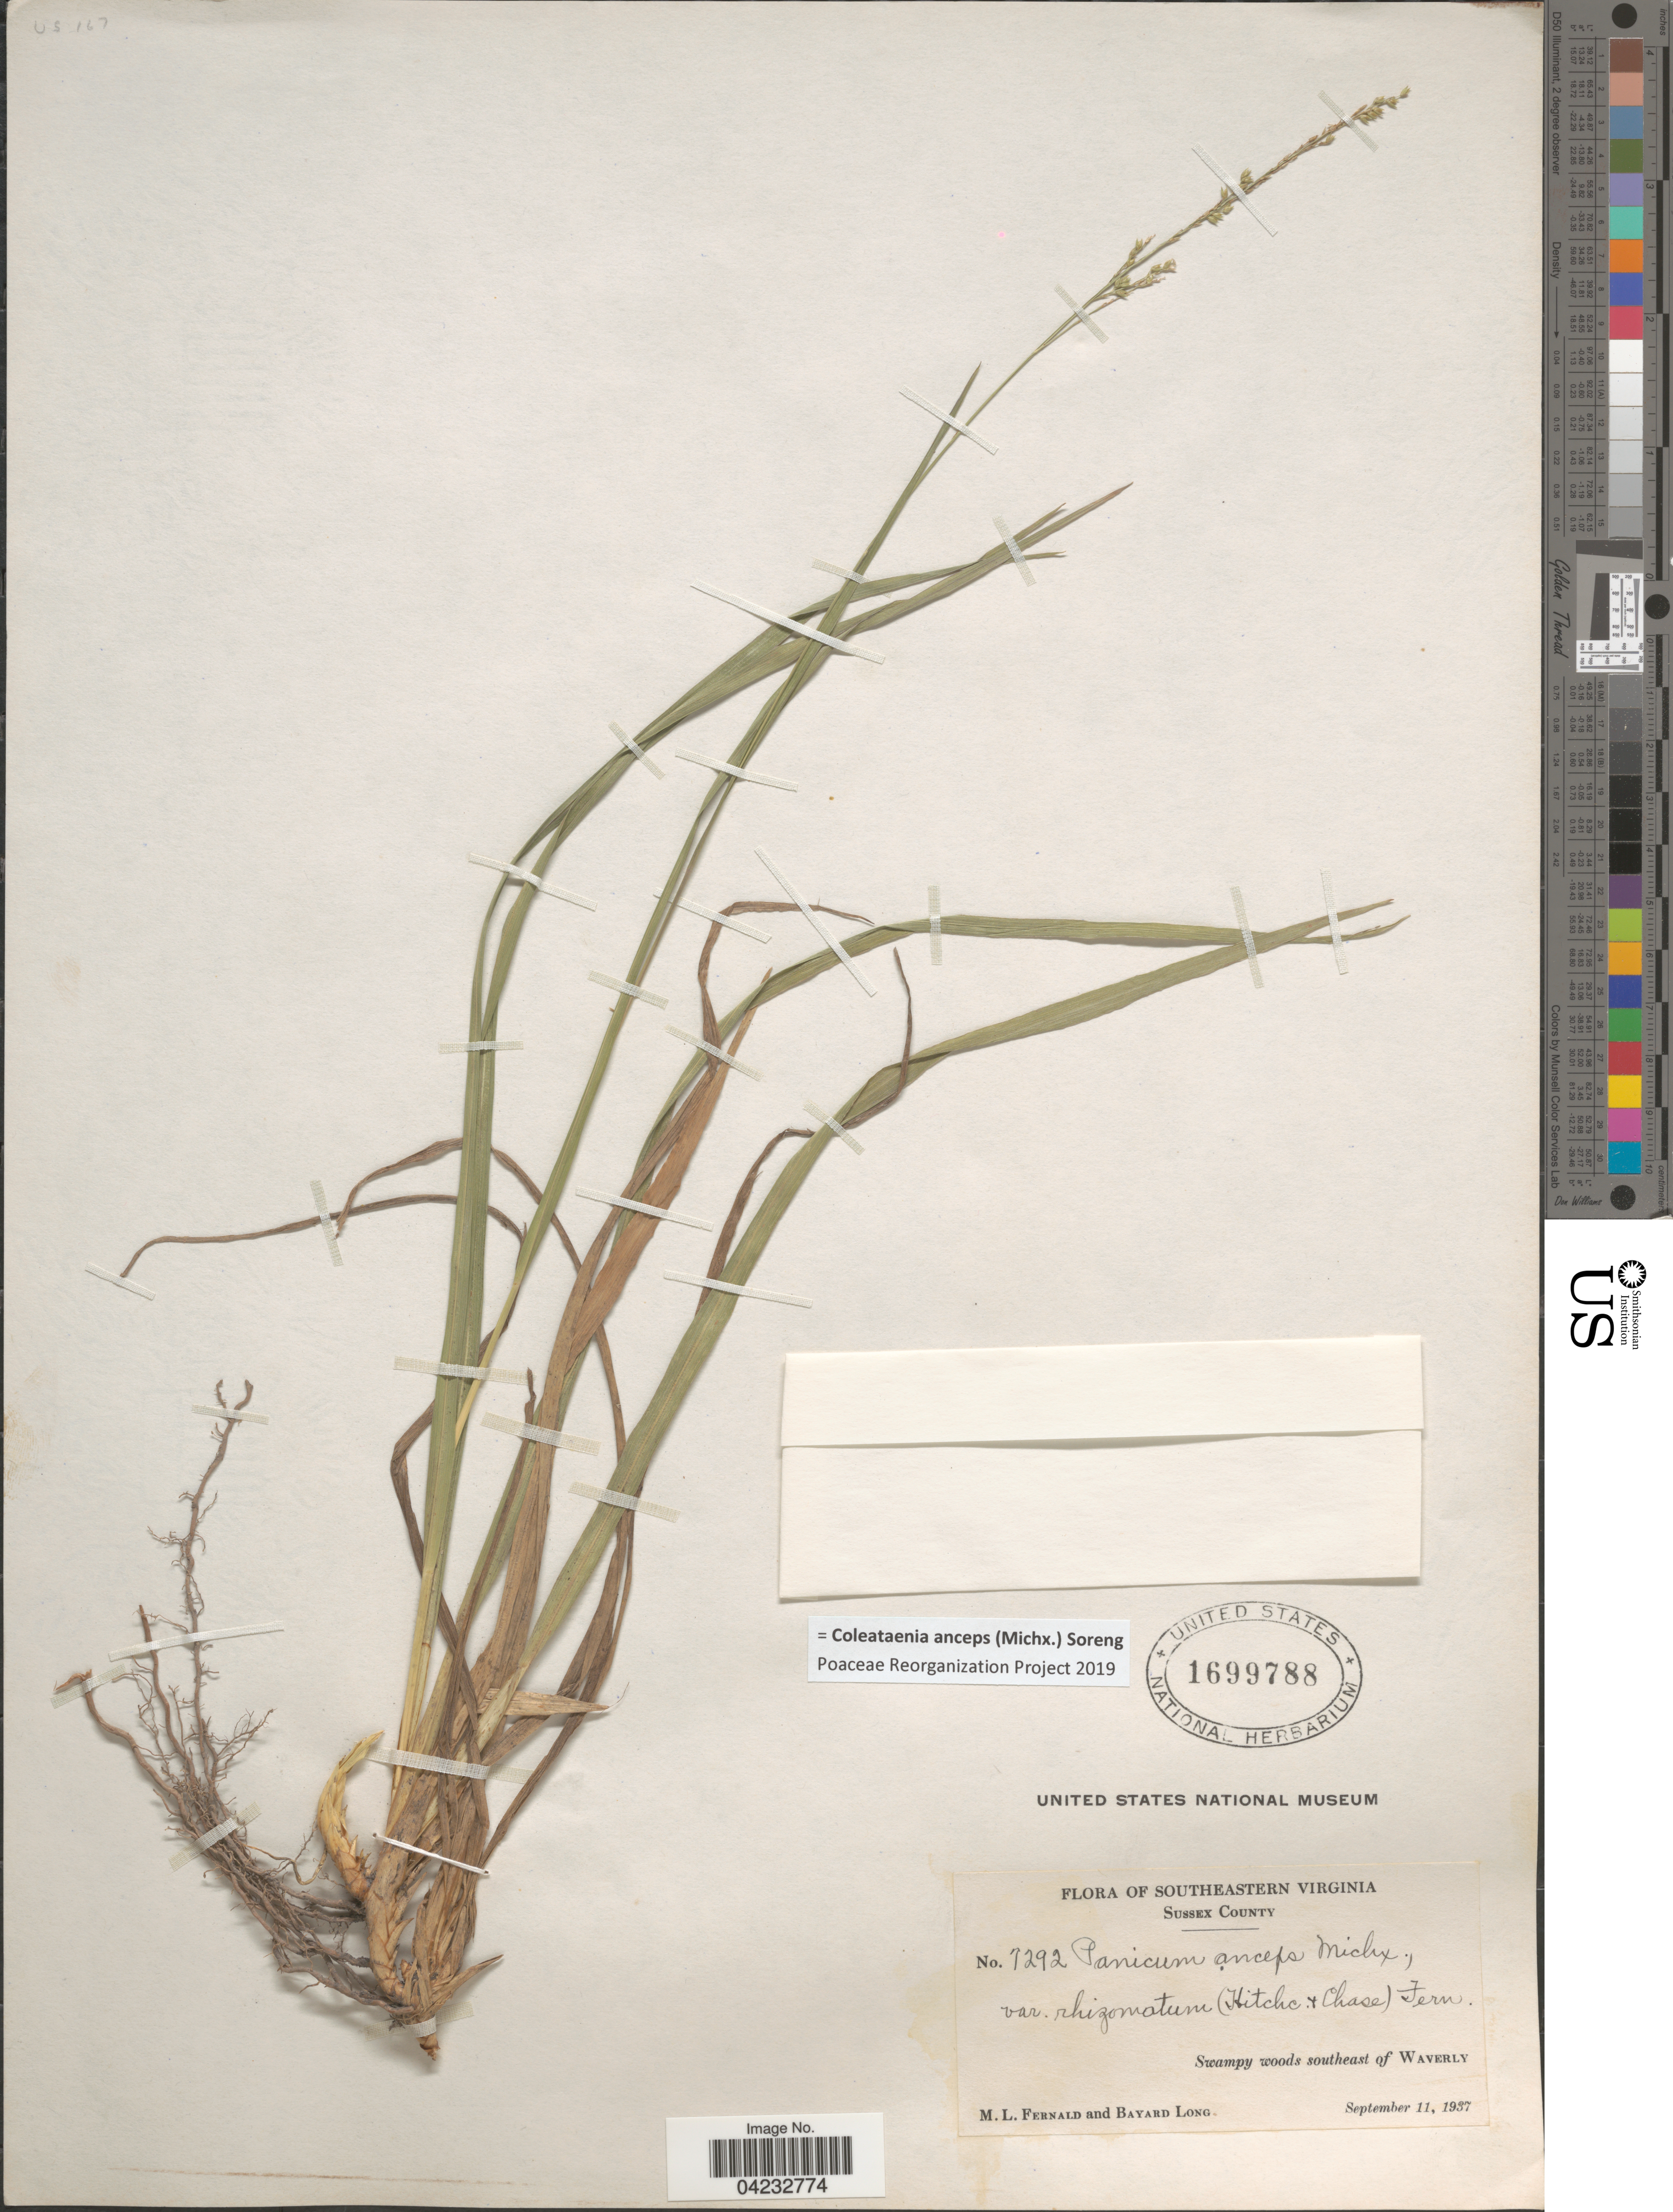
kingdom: Plantae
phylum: Tracheophyta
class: Liliopsida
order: Poales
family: Poaceae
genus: Coleataenia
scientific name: Coleataenia anceps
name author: (Michx.) Soreng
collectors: M. L. Fernald & B. Long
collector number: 7292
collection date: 1937-09-11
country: United States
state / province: Virginia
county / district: Sussex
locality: Southeastern Virginia. Sussex County. Swampy woods southeast of Waverly.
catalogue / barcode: US 1699788